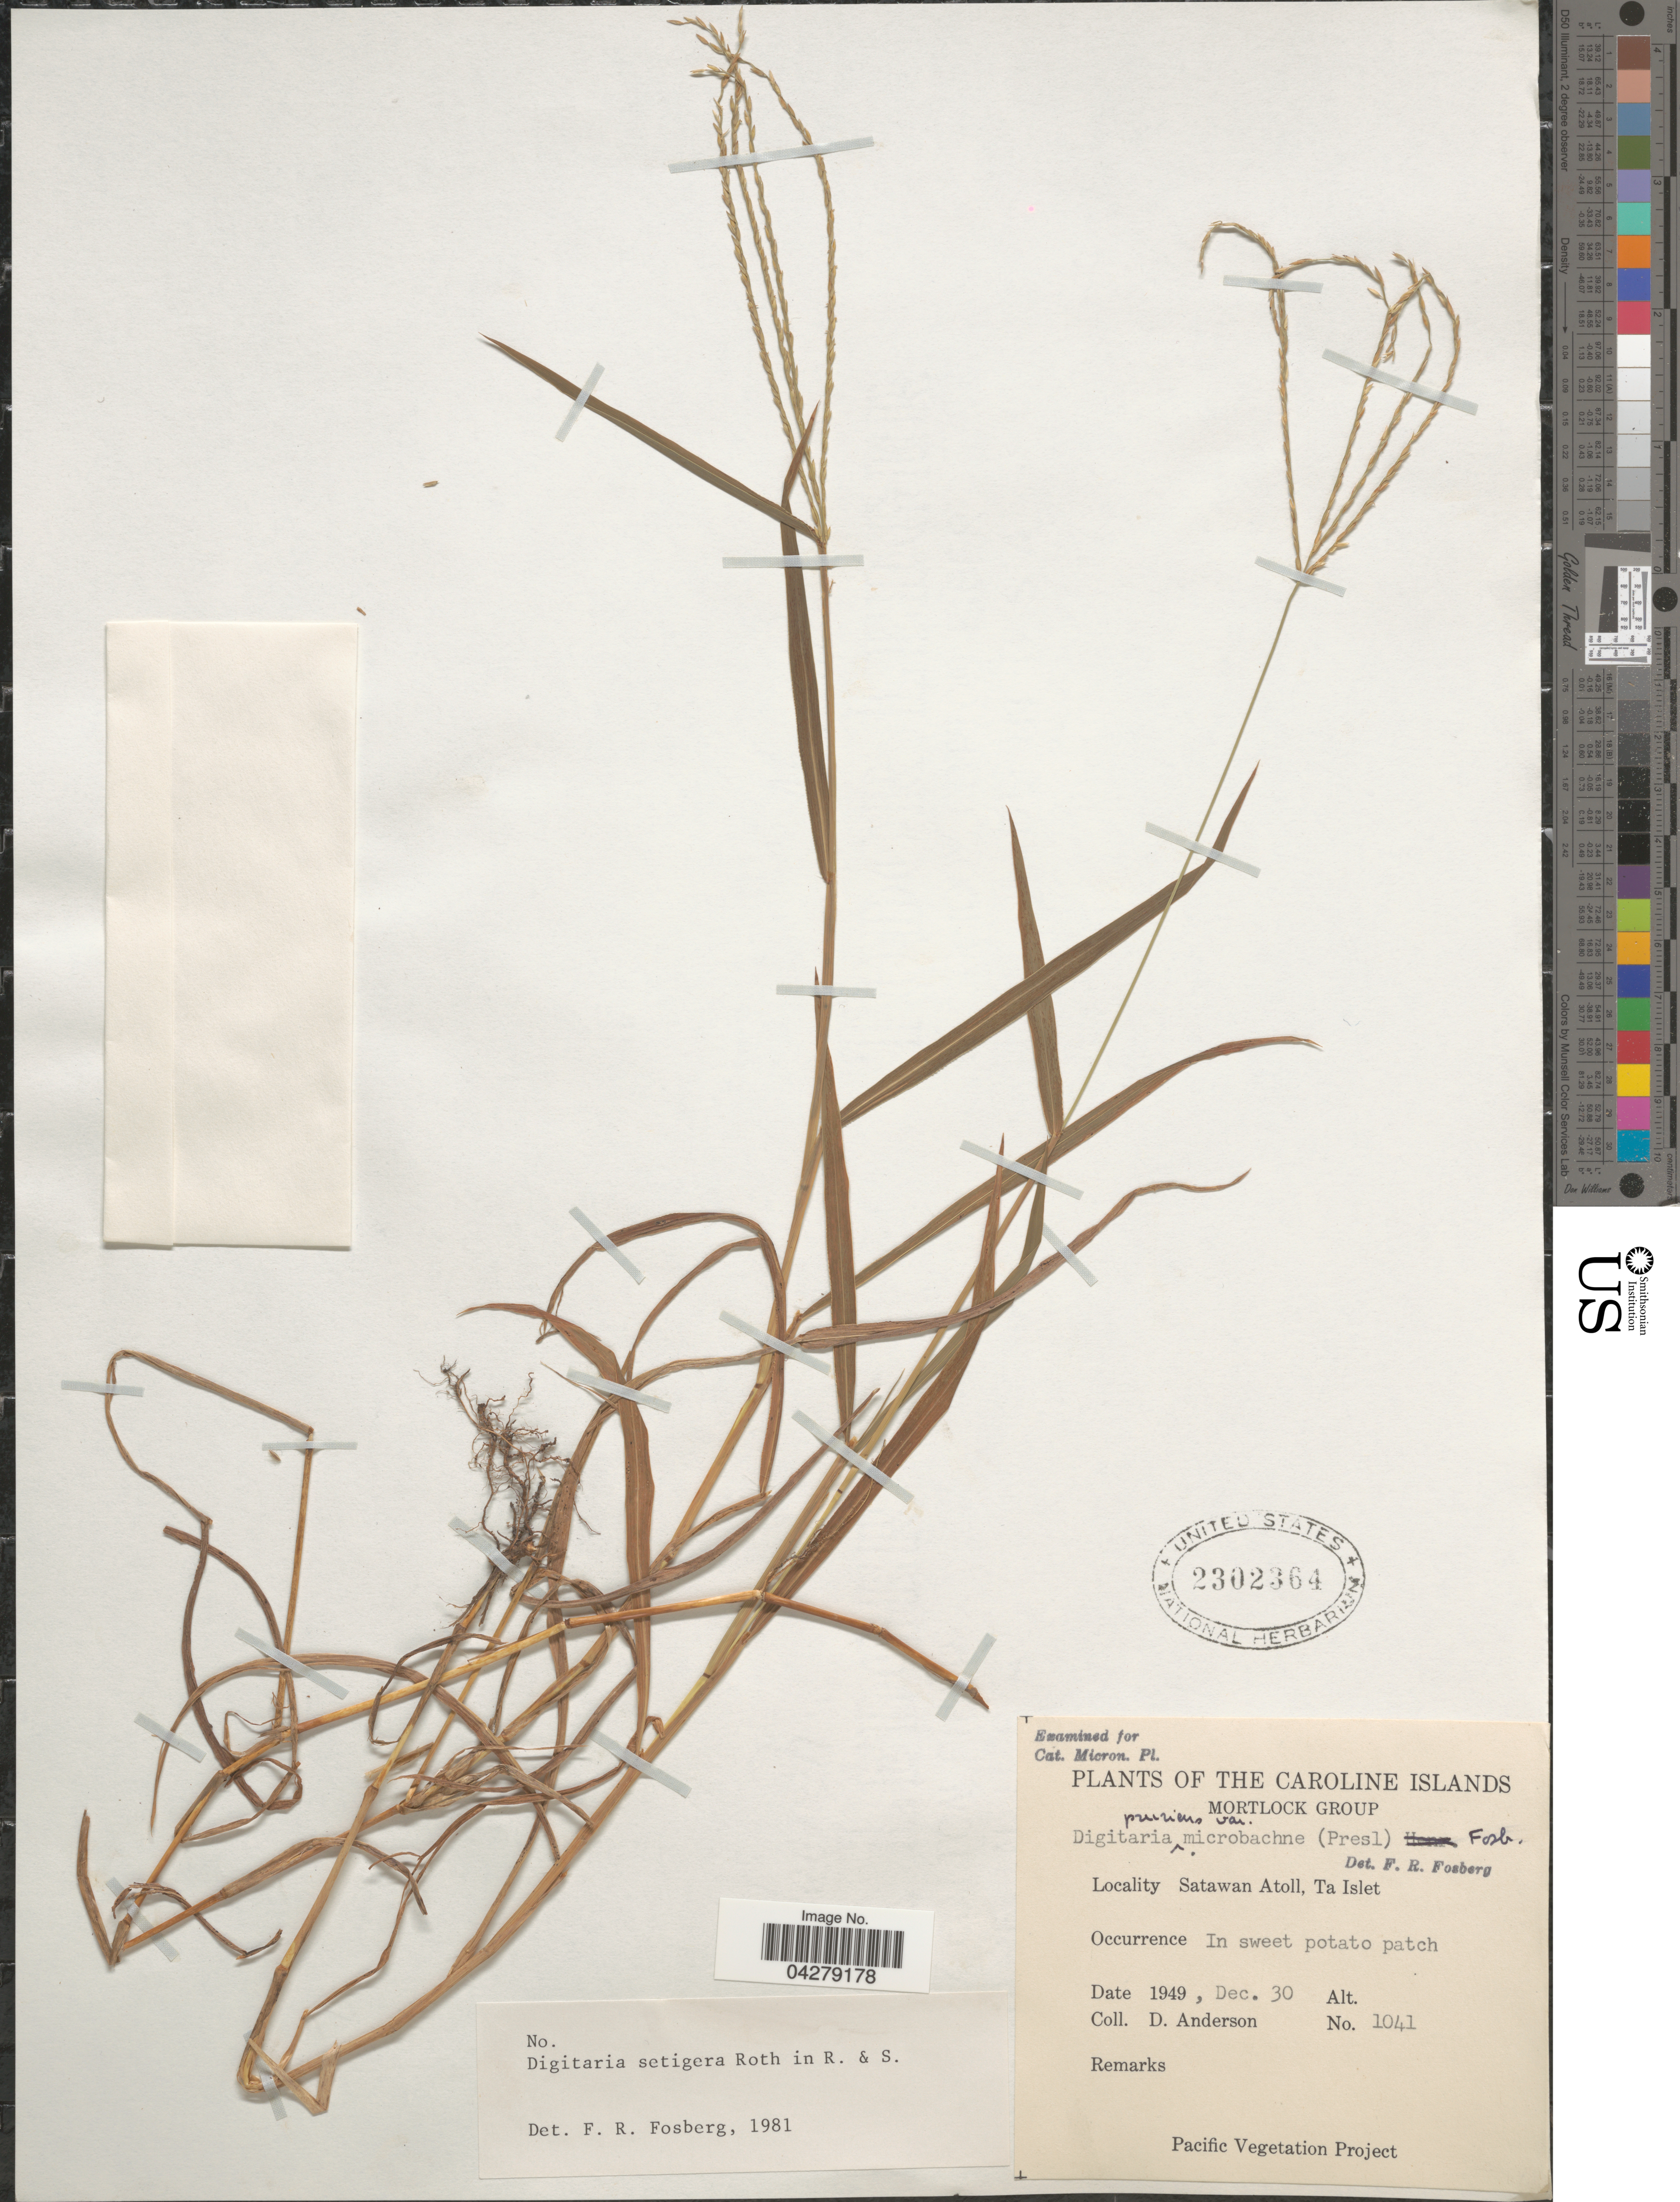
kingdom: Plantae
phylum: Tracheophyta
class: Liliopsida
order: Poales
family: Poaceae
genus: Digitaria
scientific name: Digitaria setigera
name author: Roth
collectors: D. Anderson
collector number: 1041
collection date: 1949-12-30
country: Micronesia, Federated States of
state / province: Truk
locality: The Caroline Islands. Mortlock Group. Satawan Atoll, Ta Islet.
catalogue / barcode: US 2302364